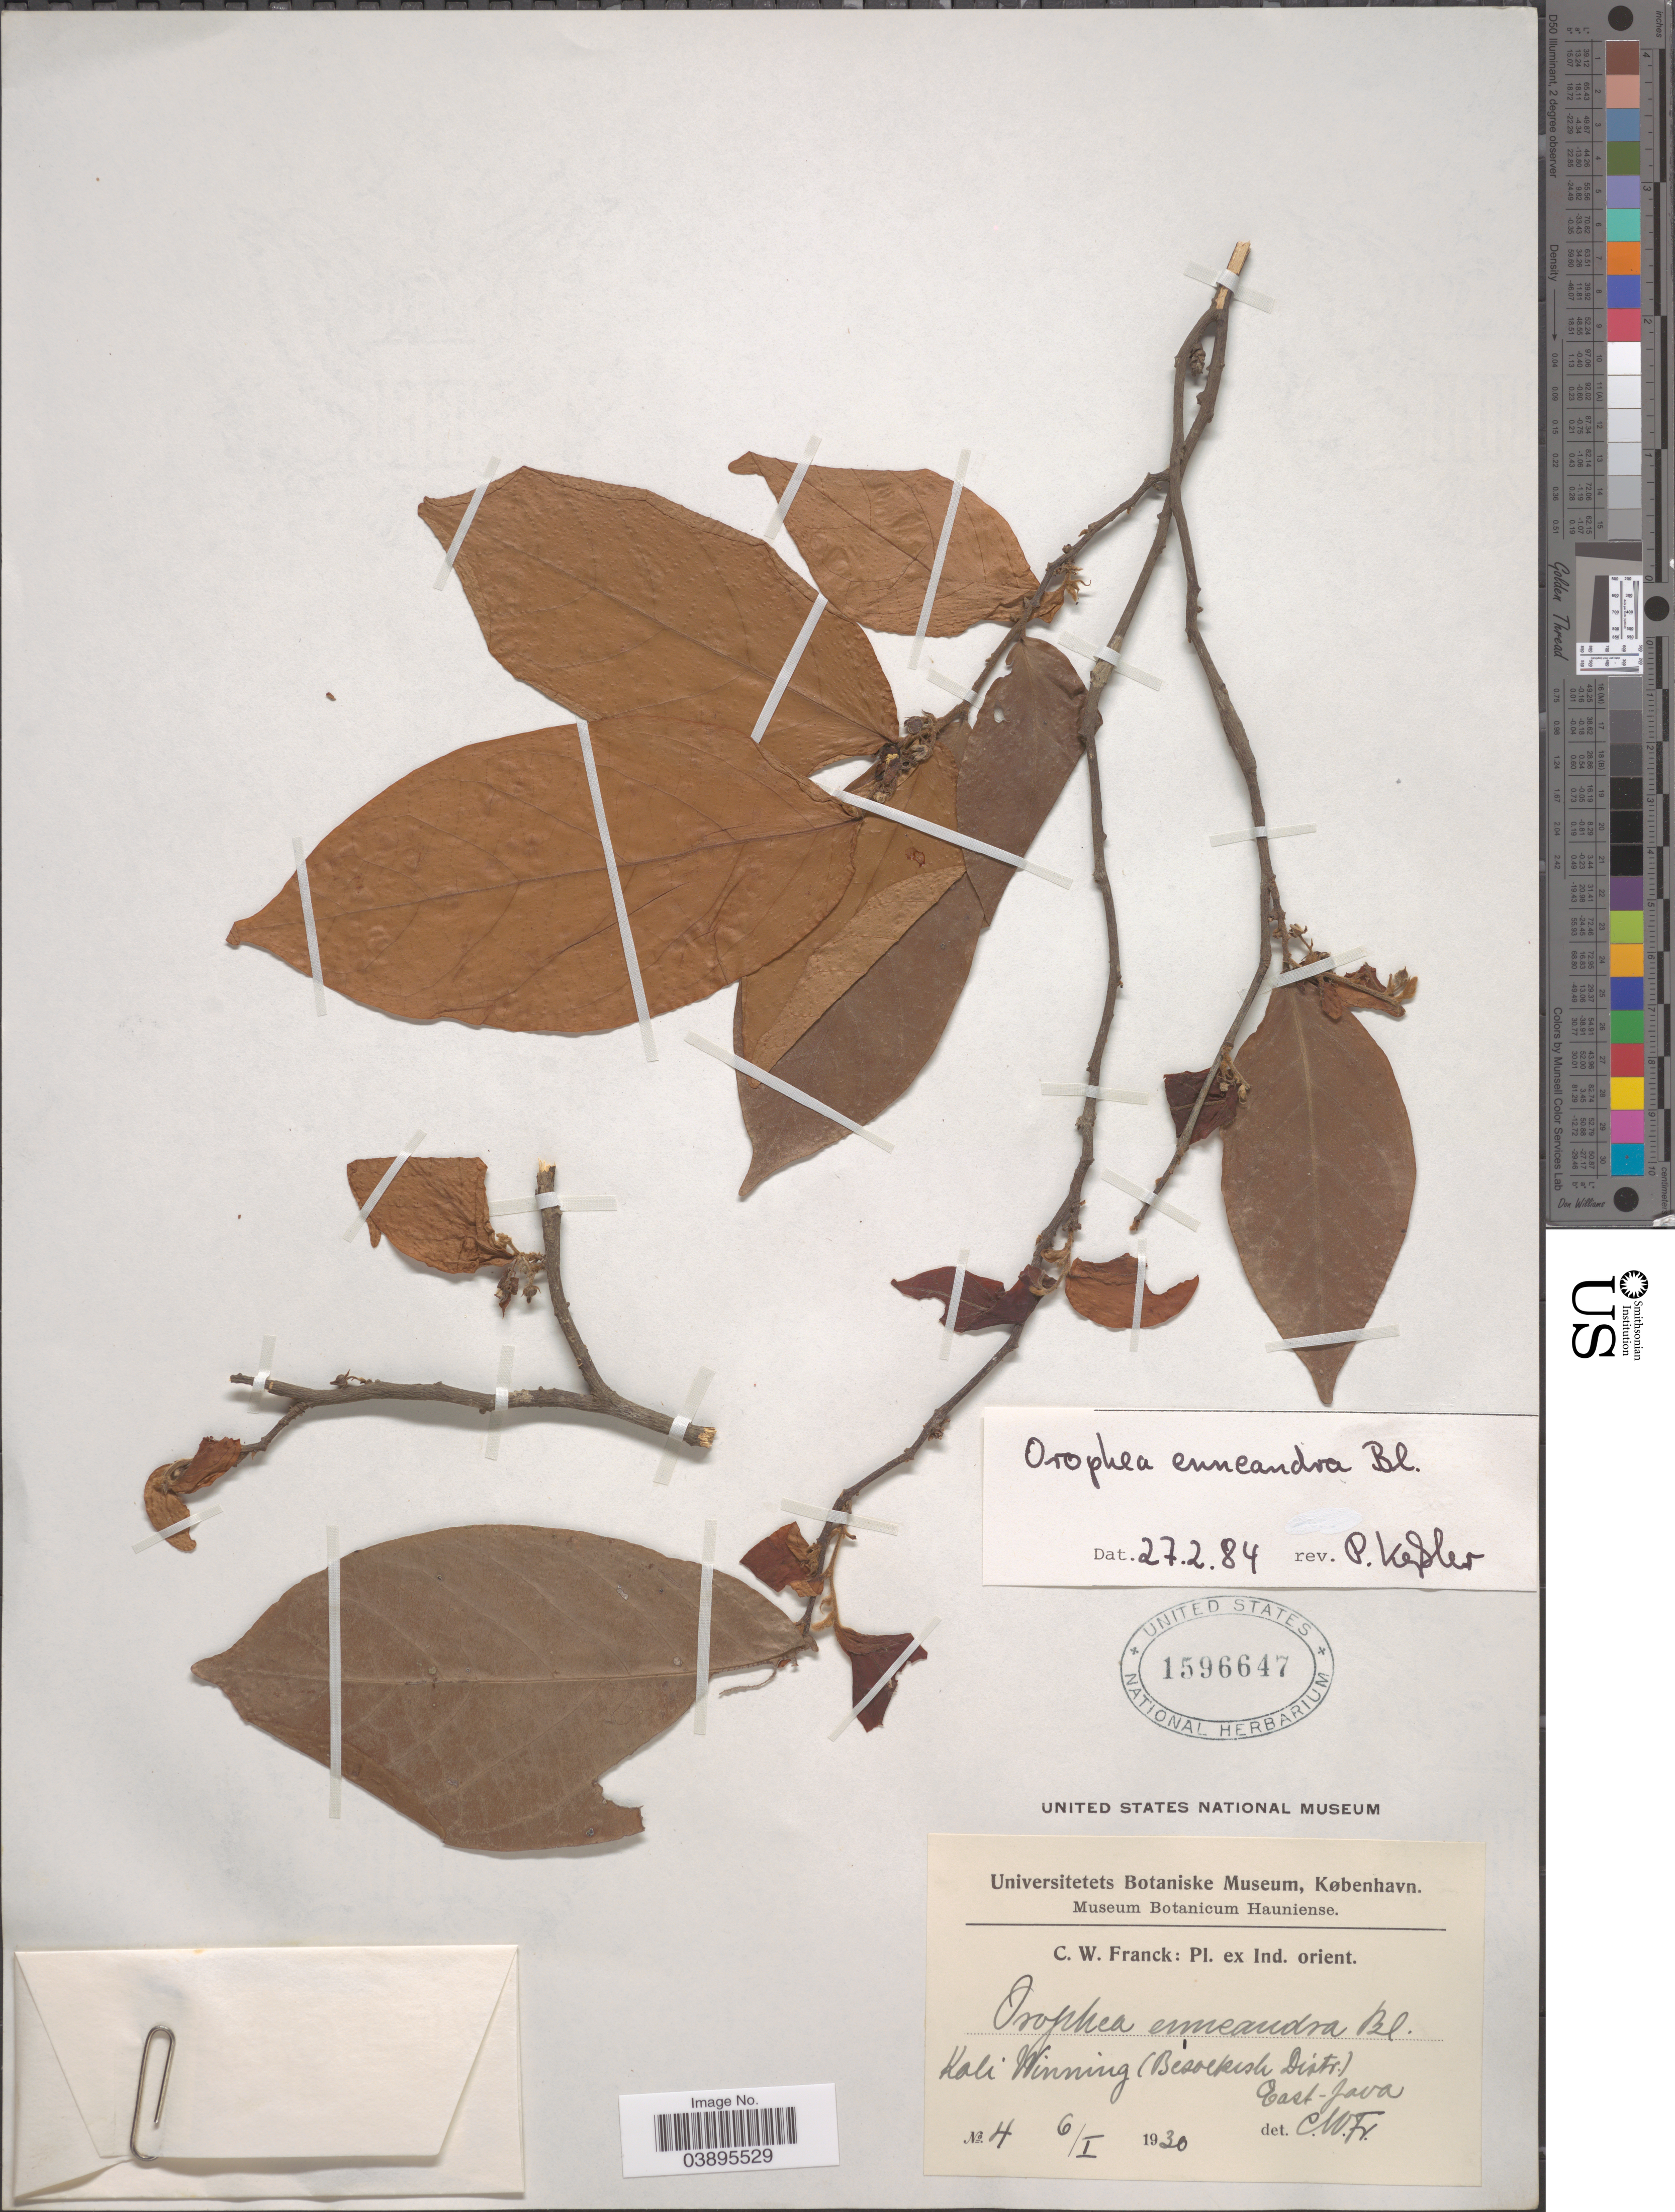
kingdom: Plantae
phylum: Tracheophyta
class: Magnoliopsida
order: Magnoliales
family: Annonaceae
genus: Orophea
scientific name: Orophea enneandra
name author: Blume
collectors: C. Franck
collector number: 4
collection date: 1930-01-06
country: Indonesia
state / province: Java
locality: Ex Ind. orient. Kali Winning (Besoekish Distr.) East-Java.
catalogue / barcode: US 1596647